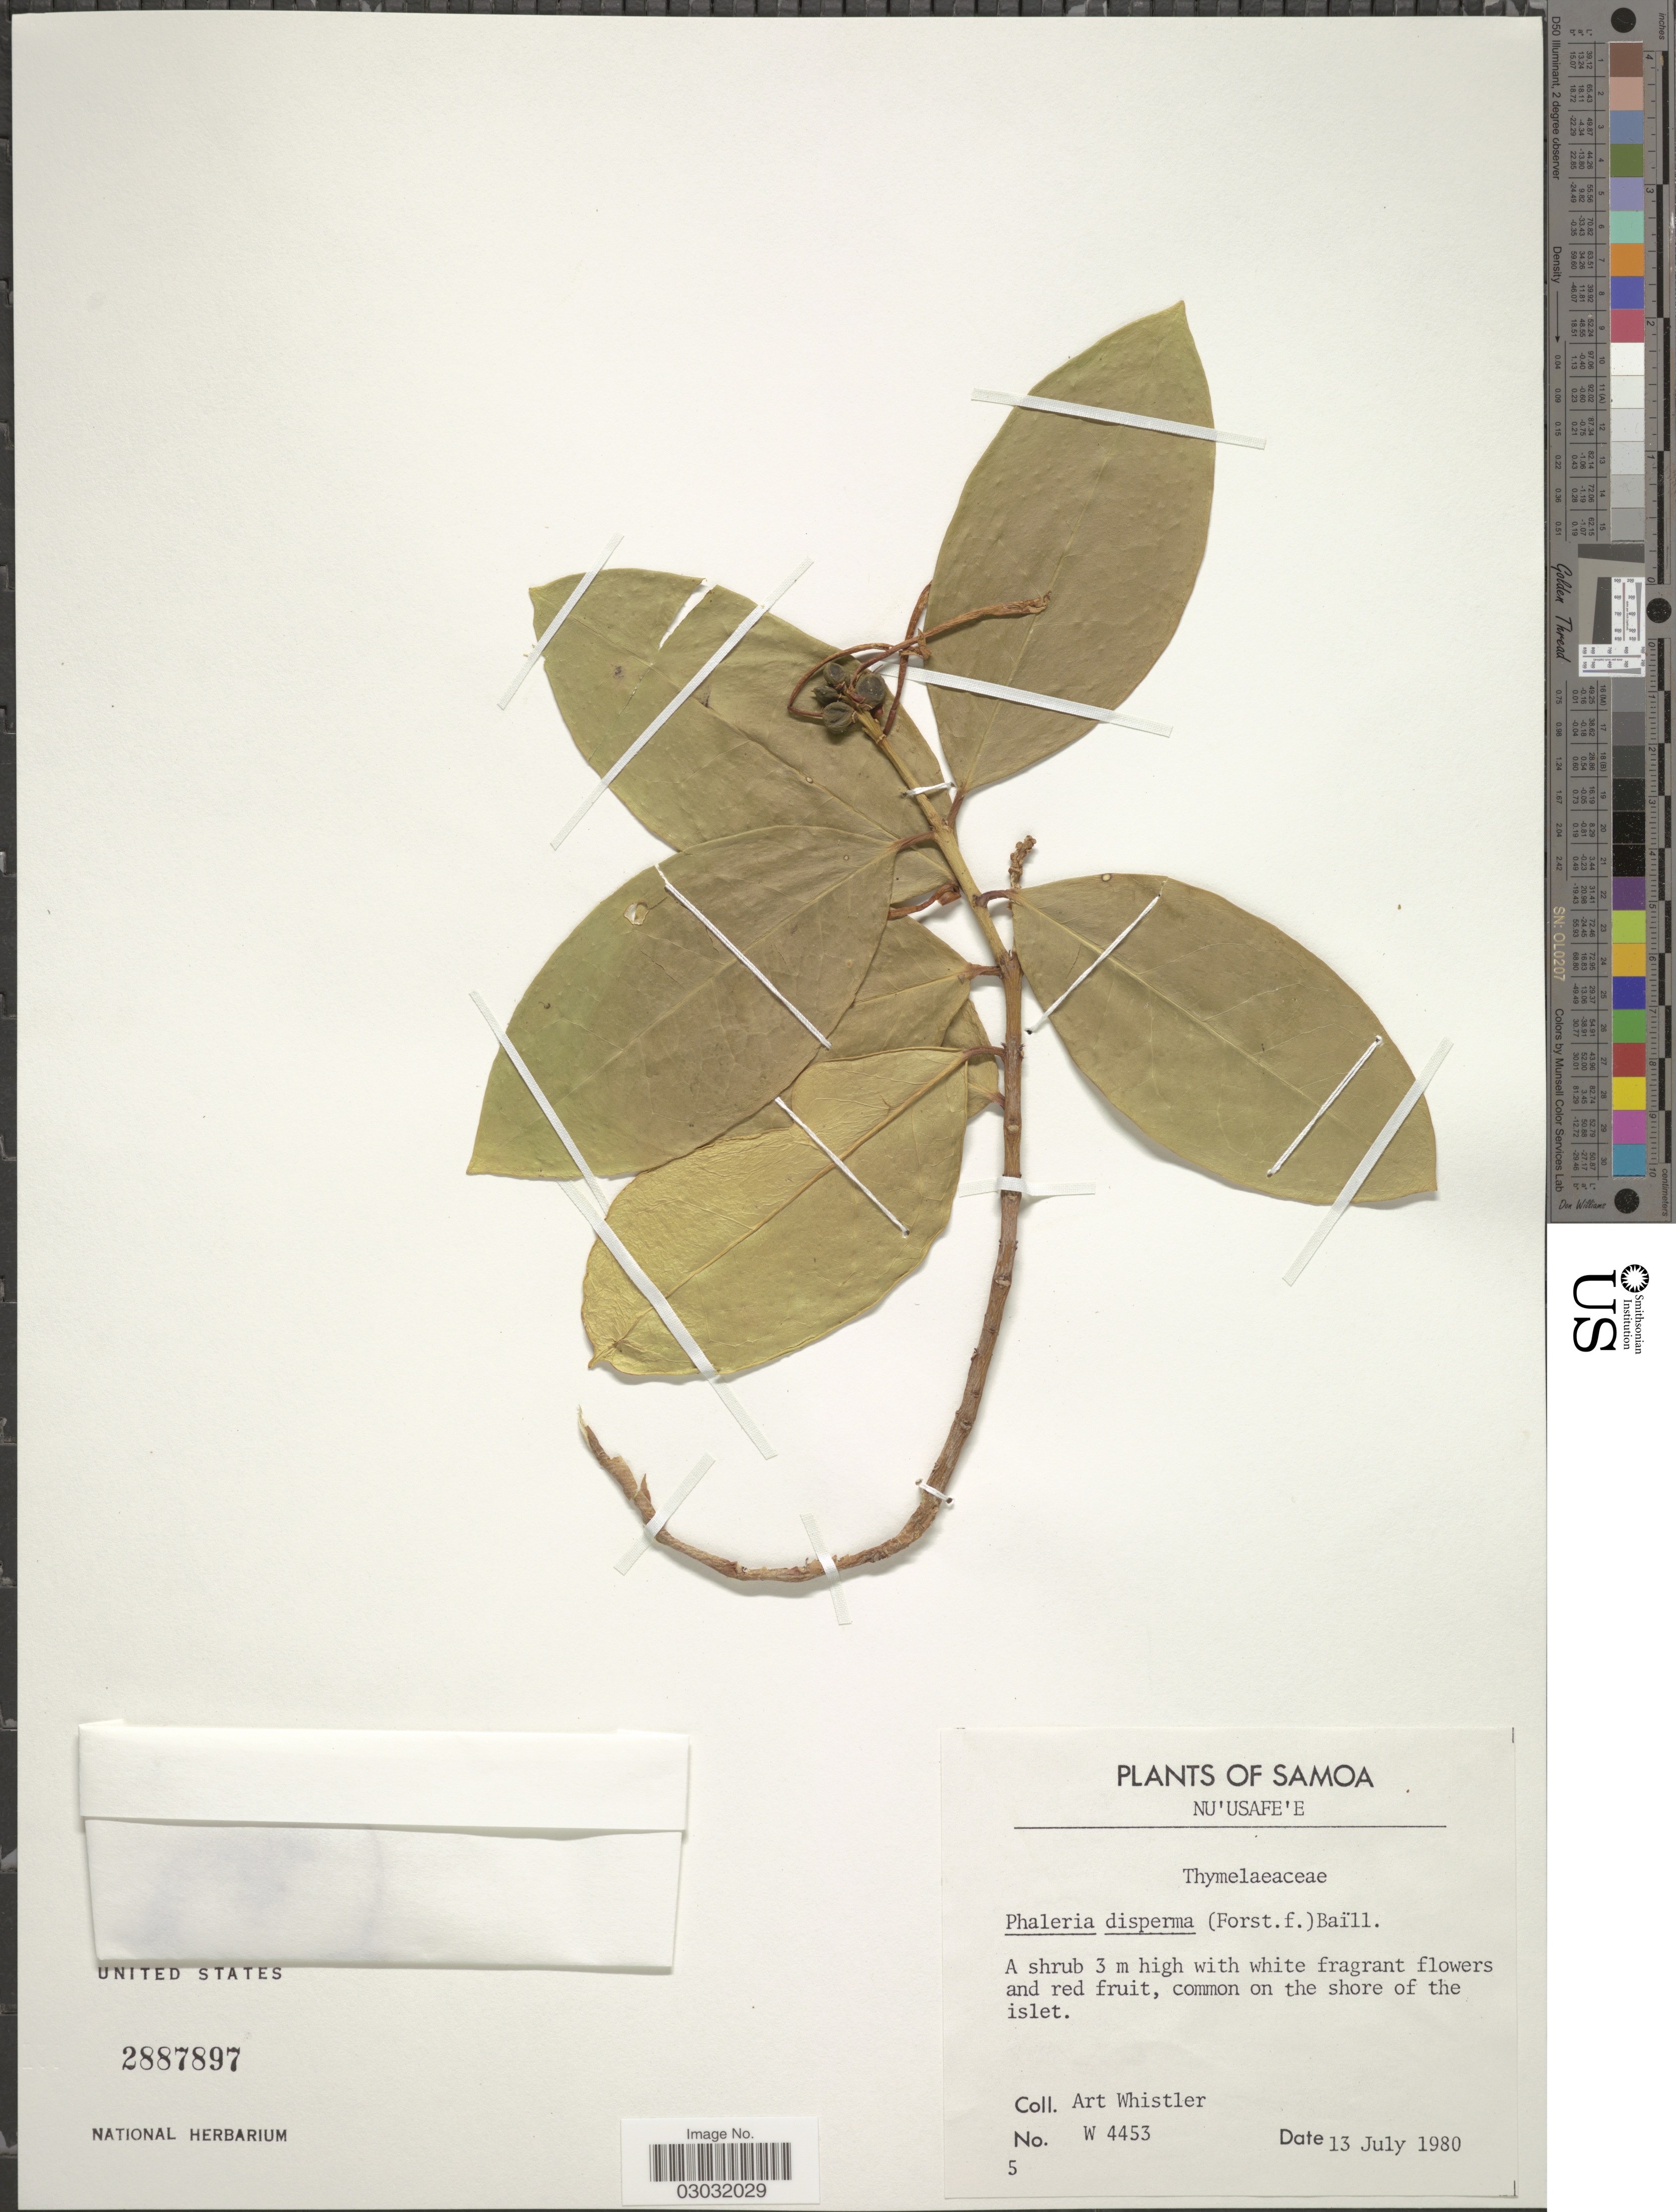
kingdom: Plantae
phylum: Tracheophyta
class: Magnoliopsida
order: Malvales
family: Thymelaeaceae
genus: Phaleria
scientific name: Phaleria disperma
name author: (G. Forst.) Baill.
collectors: A. Whistler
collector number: W4453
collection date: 1980-07-13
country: Samoa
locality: Samoa, Nu'usafe'e.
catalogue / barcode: US 2887897